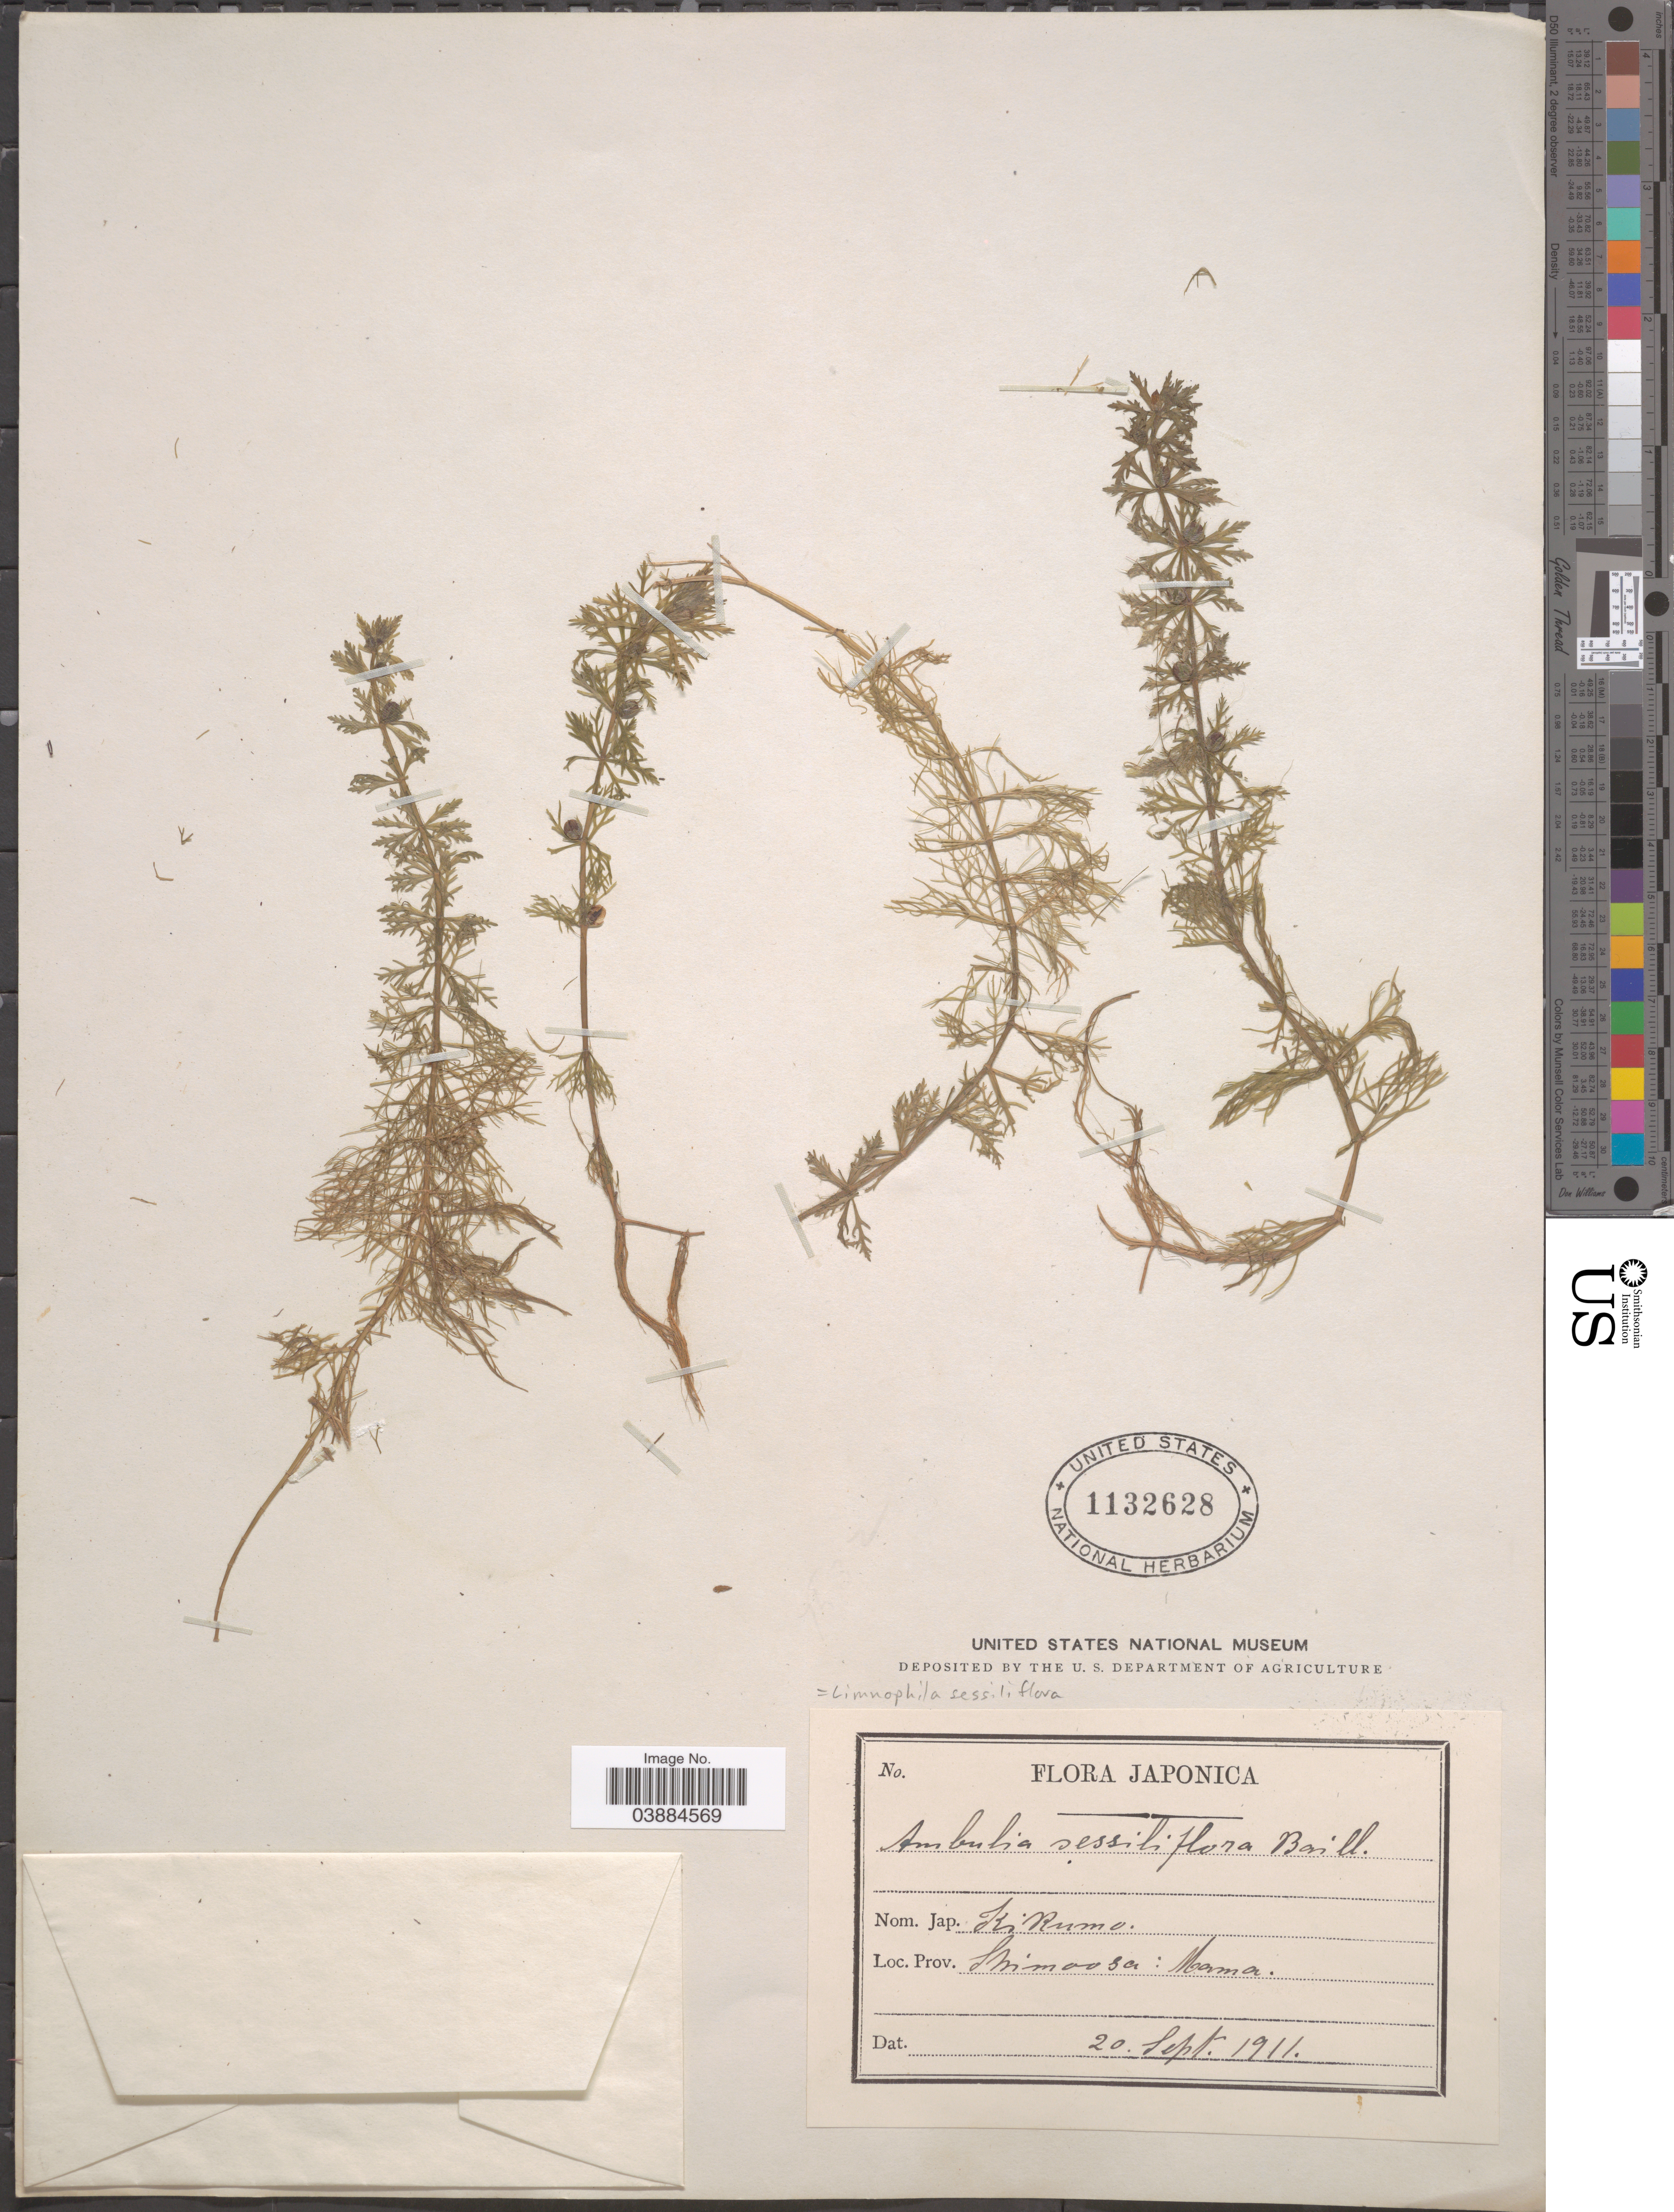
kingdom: Plantae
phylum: Tracheophyta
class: Magnoliopsida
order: Lamiales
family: Plantaginaceae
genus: Limnophila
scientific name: Limnophila sessiliflora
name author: (Vahl) Blume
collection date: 1911-09-20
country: Japan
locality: Prov. Shimoosa: Mama.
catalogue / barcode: US 1132628